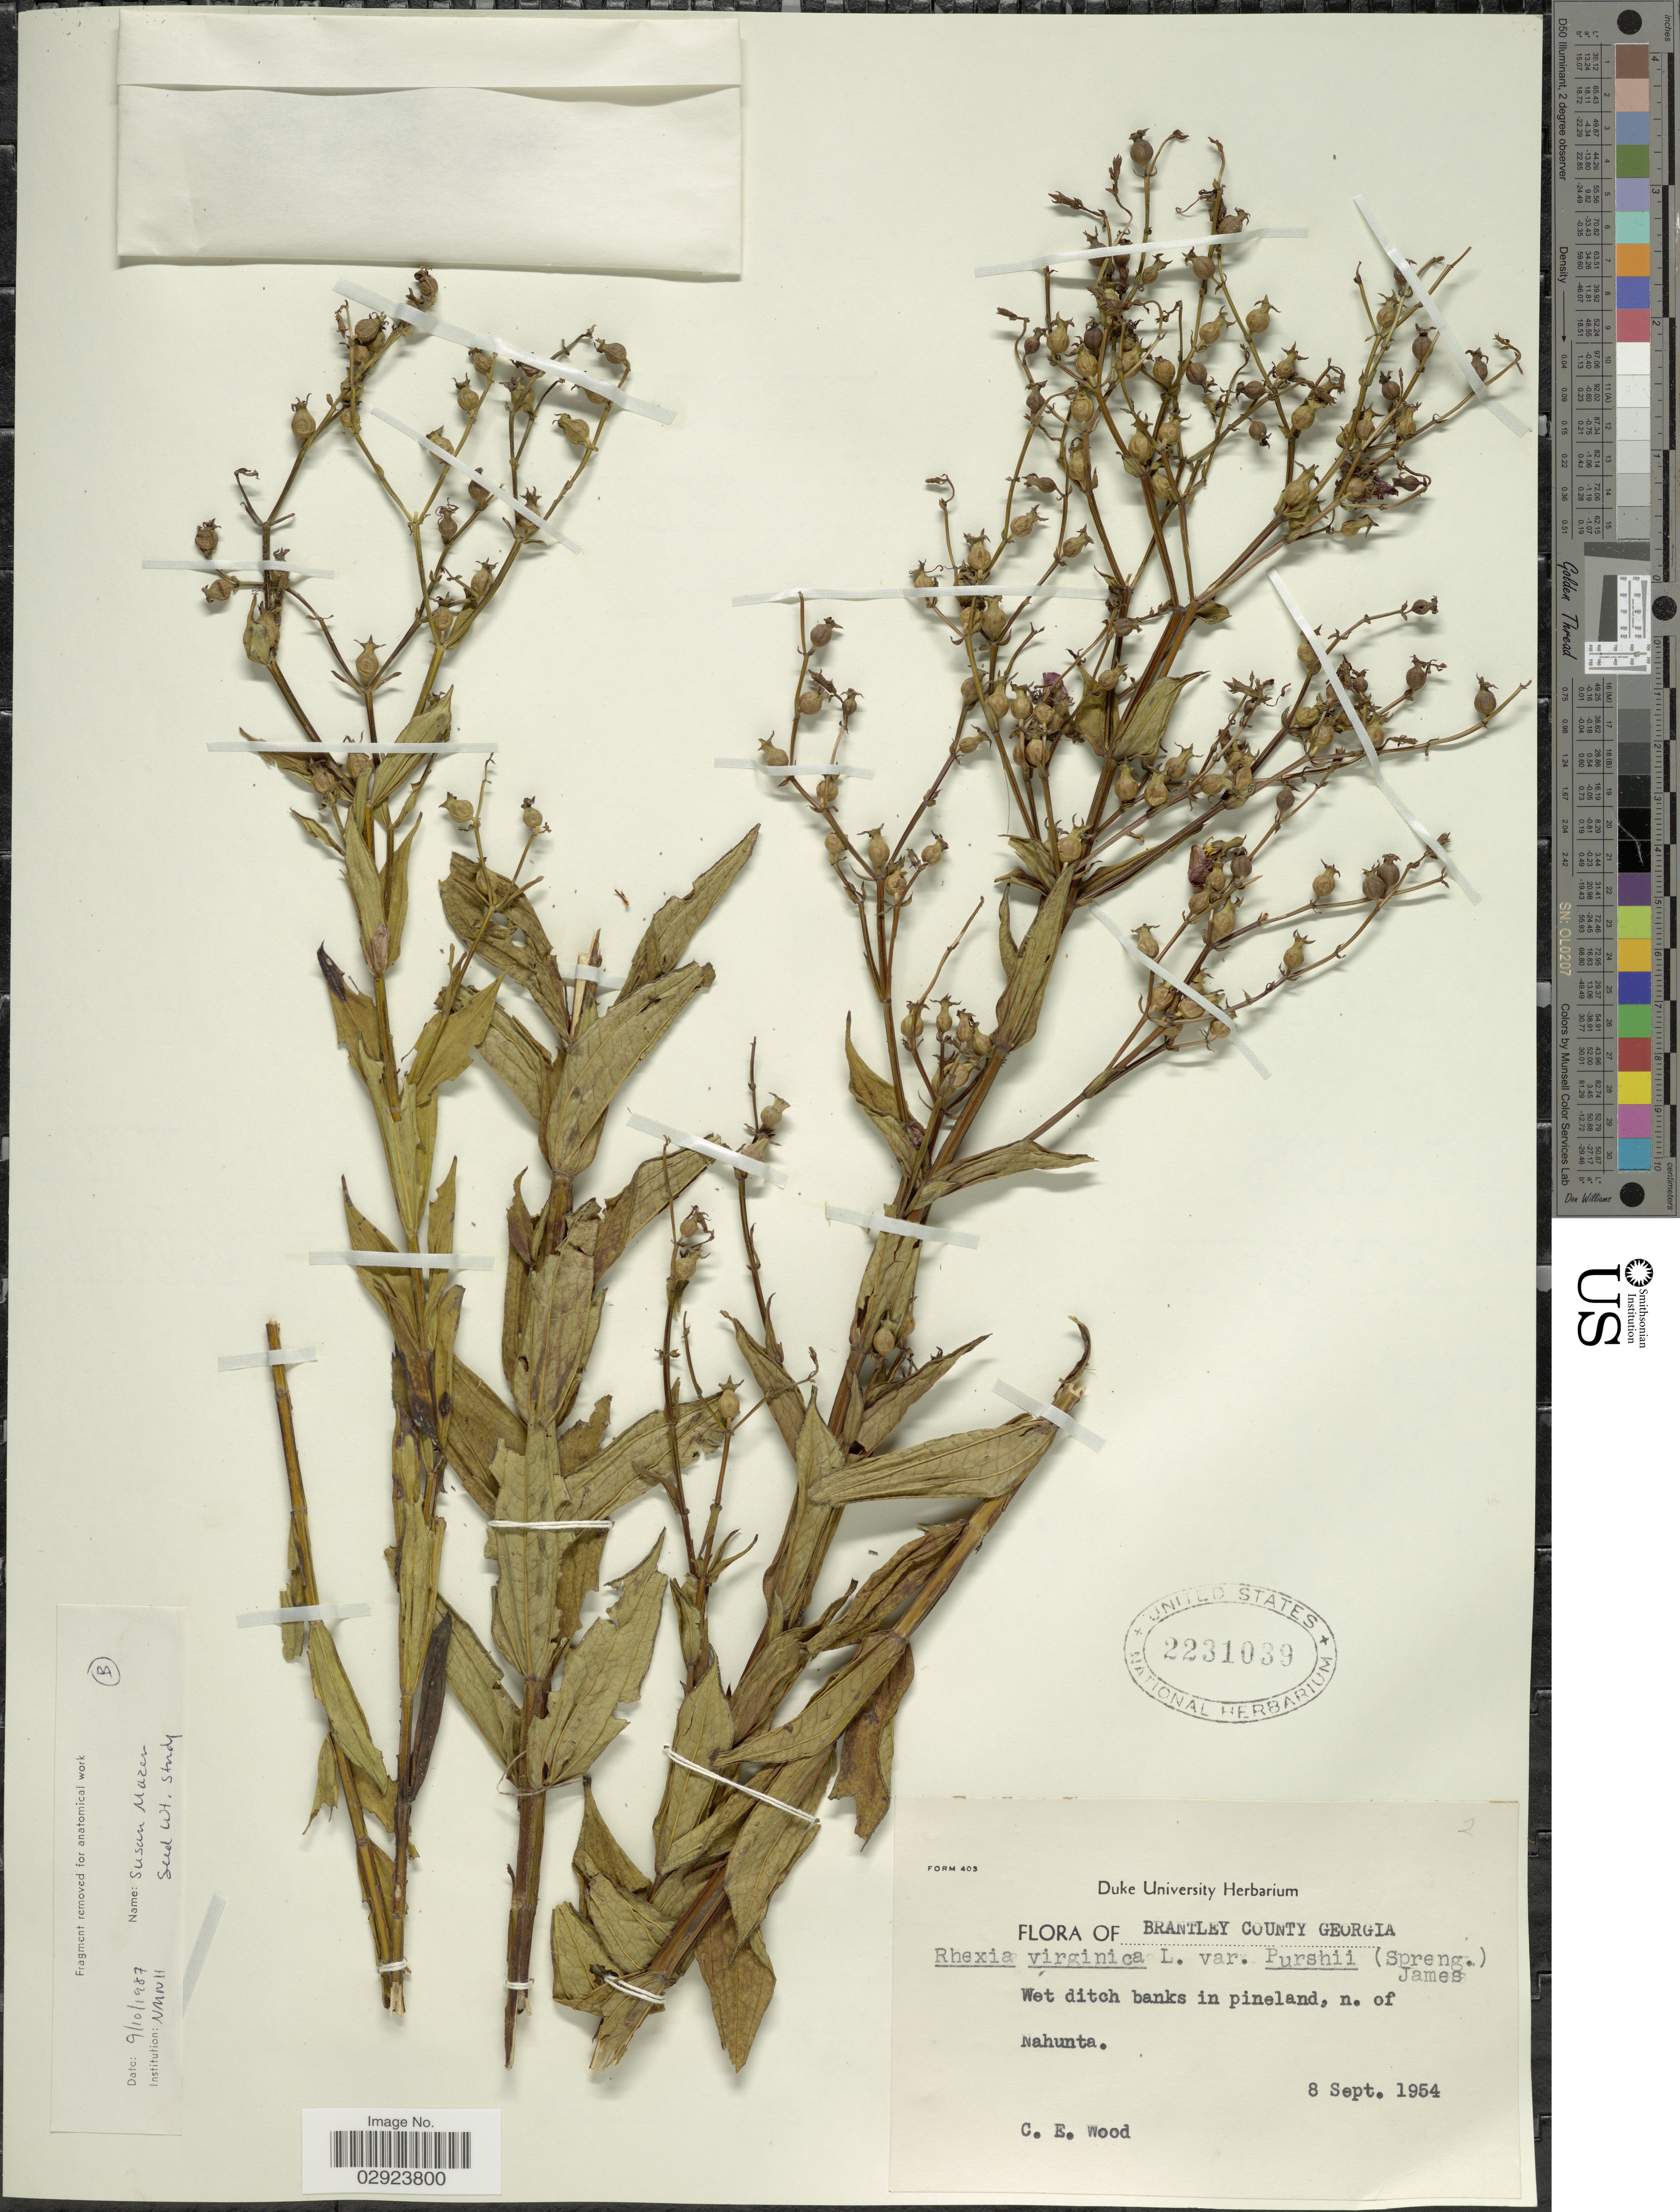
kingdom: Plantae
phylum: Tracheophyta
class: Magnoliopsida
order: Myrtales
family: Melastomataceae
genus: Rhexia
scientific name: Rhexia virginica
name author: L.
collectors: C. Wood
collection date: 1954-09-08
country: United States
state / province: Georgia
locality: Brantley County. N. of Nahunta.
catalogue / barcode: US 2231039